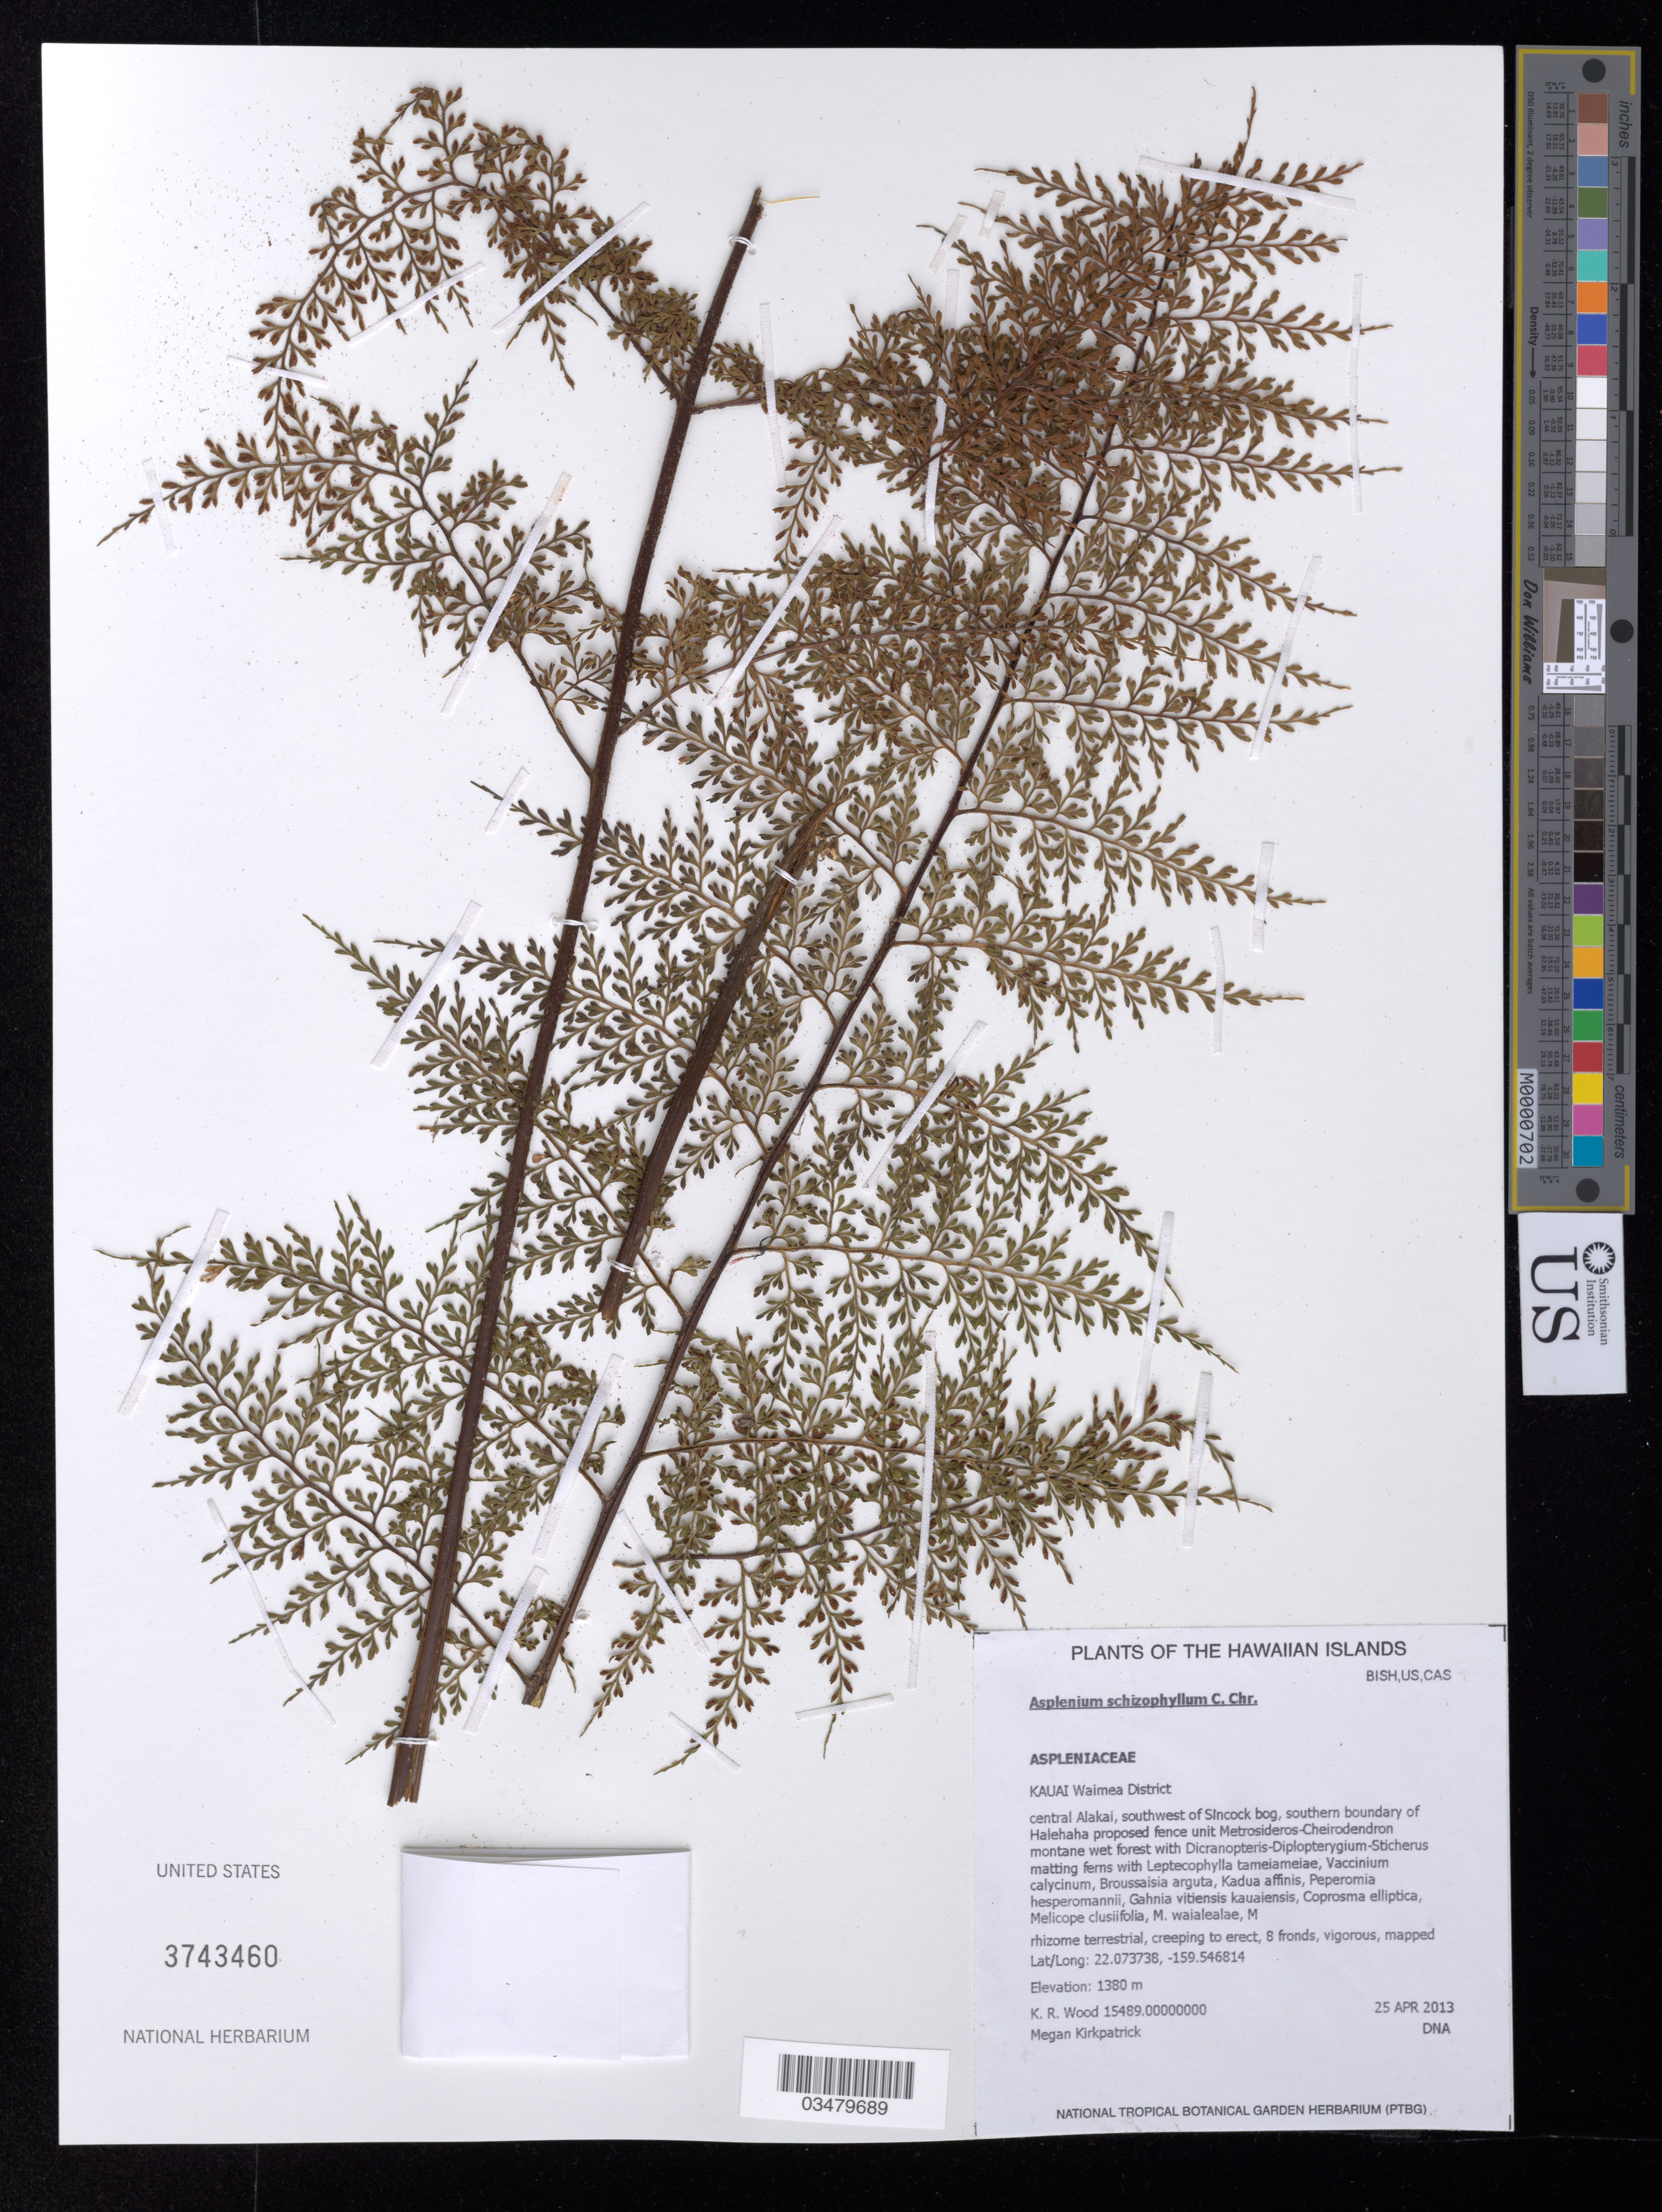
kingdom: Plantae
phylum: Tracheophyta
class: Polypodiopsida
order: Polypodiales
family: Aspleniaceae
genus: Asplenium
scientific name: Asplenium schizophyllum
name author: C. Chr.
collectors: K. R. Wood & M. Kirkpatrick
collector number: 15489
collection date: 2013-04-25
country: United States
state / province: Hawaii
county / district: Kauai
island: Kauai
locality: Central Alakai, southwest of Sincock bog, sounther boundary of Halehaha proposed fence unit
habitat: Montane wet forest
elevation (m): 1380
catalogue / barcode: US 3743460